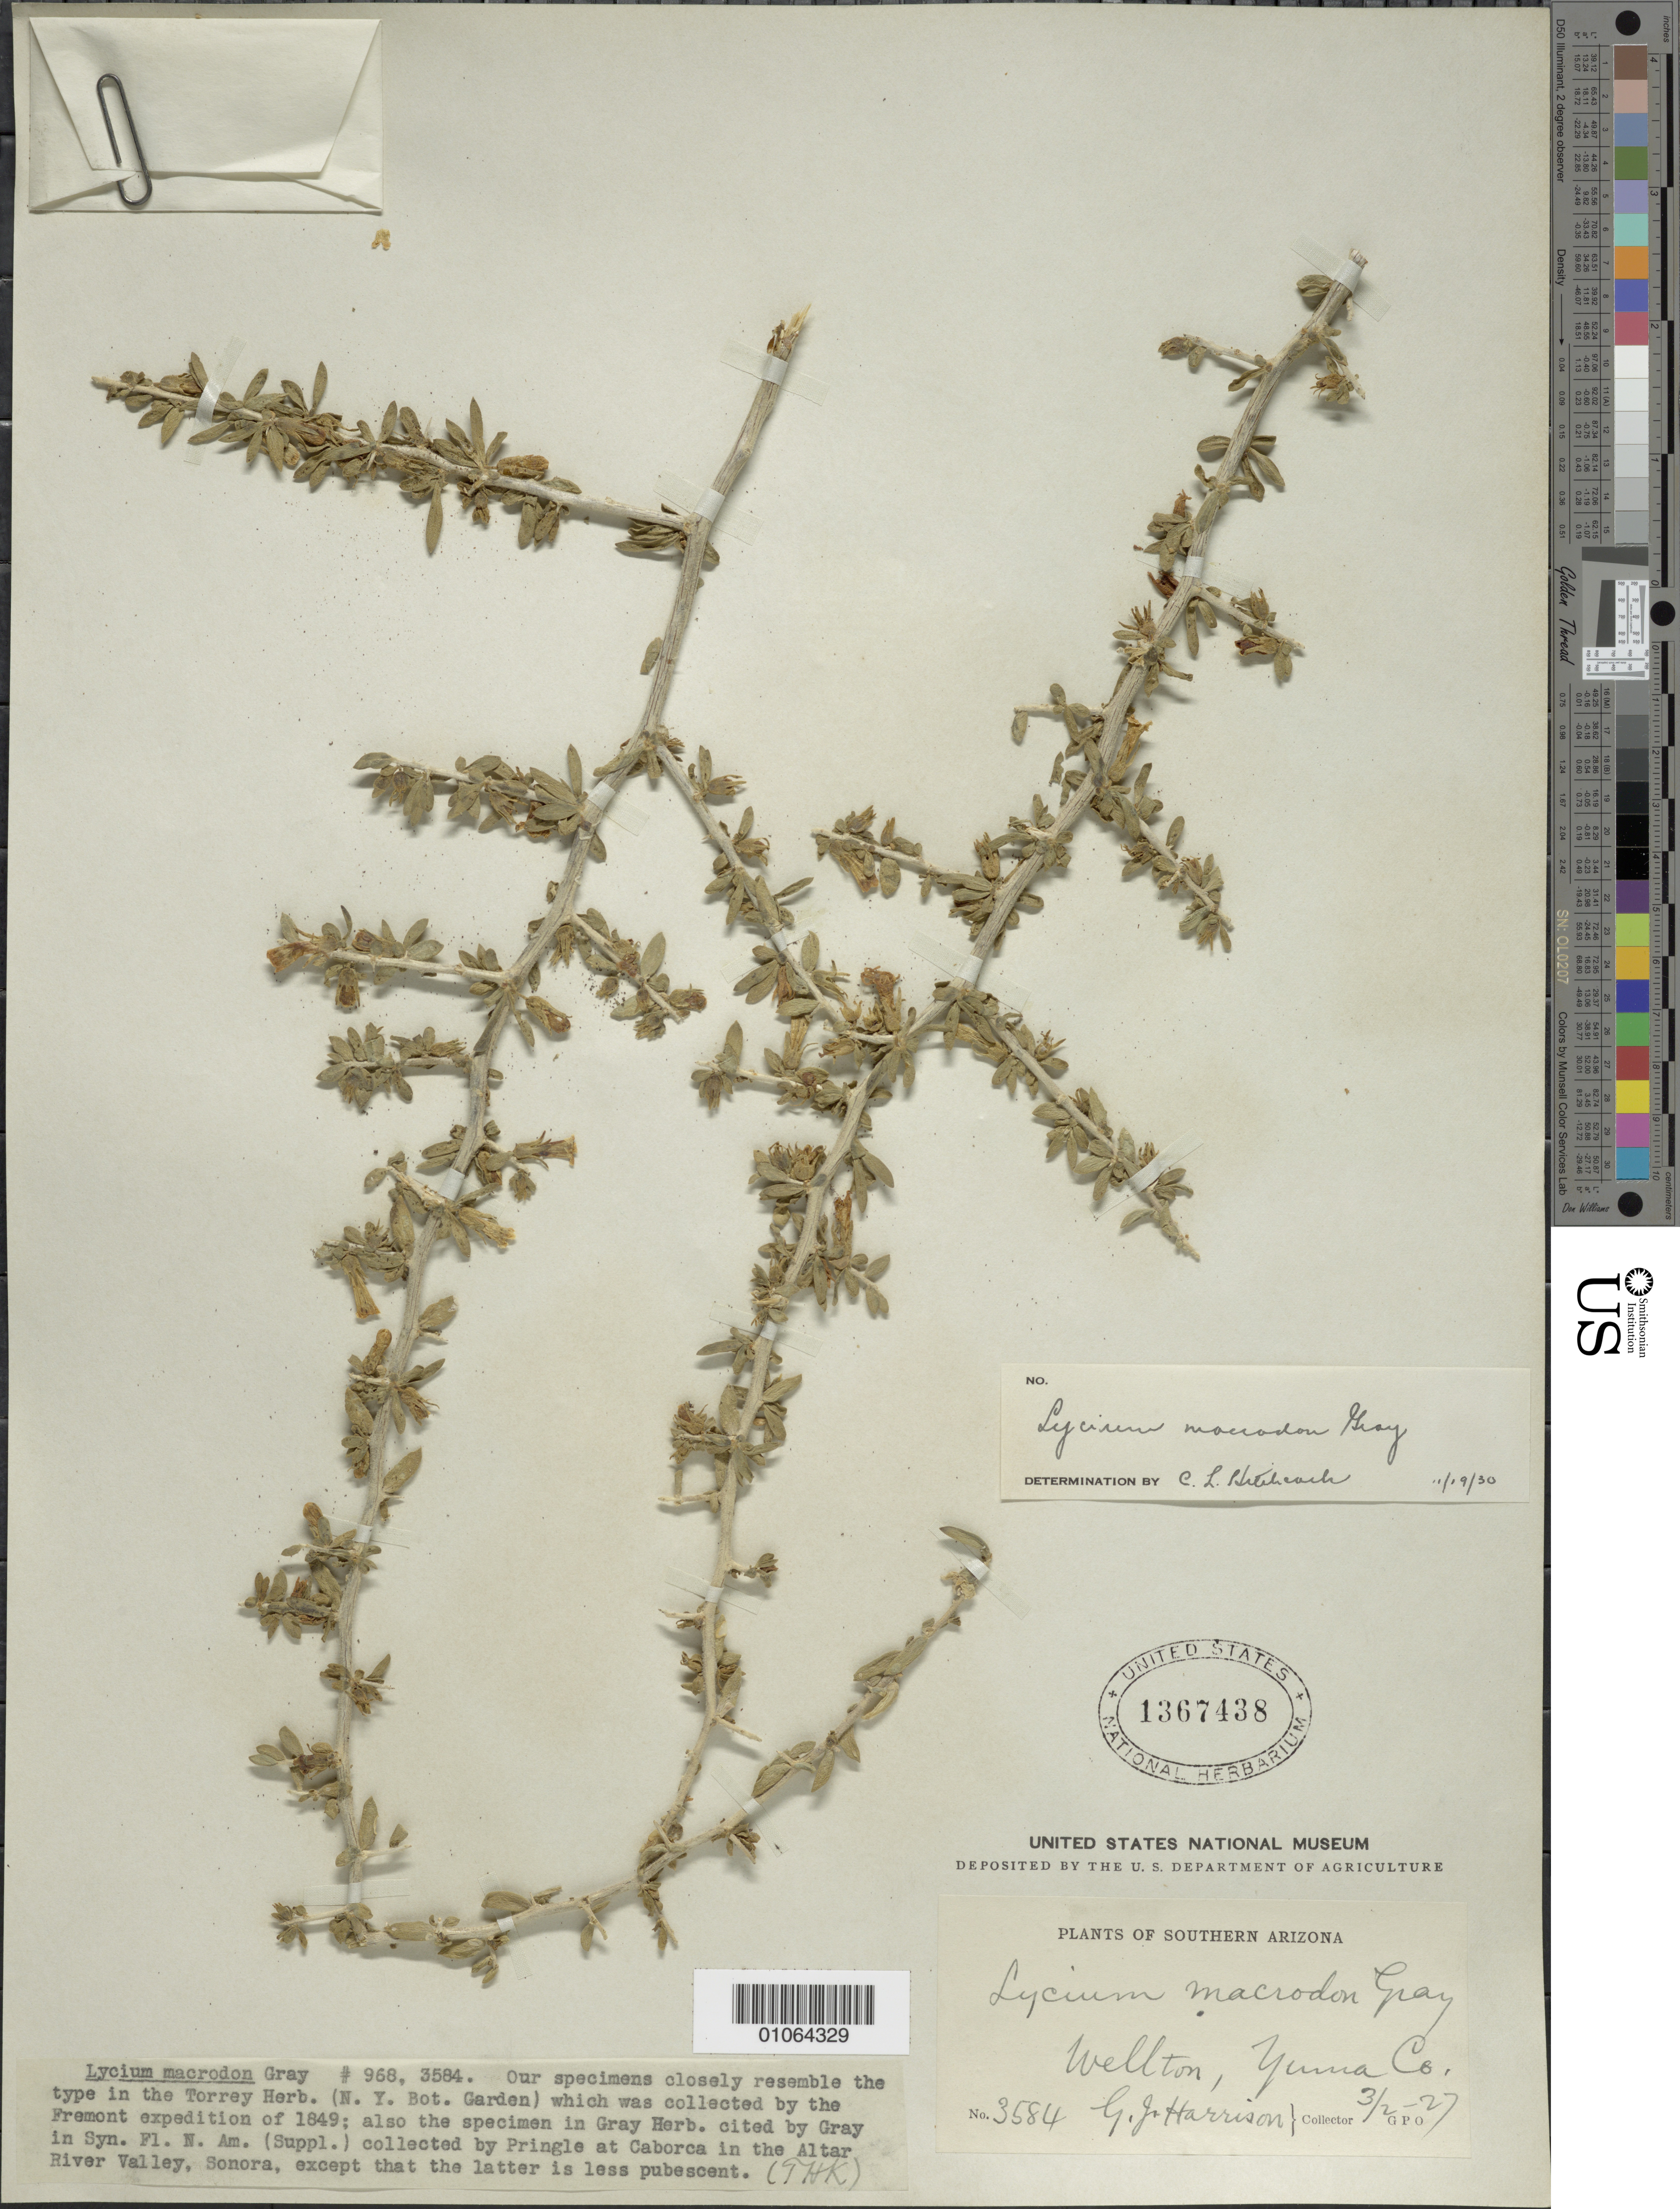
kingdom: Plantae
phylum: Tracheophyta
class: Magnoliopsida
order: Solanales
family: Solanaceae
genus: Lycium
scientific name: Lycium macrodon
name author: A. Gray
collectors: G. J. Harrison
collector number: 3584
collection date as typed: Transcribed d/m/y: 2/3/27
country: United States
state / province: Arizona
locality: Southern Arizona, Welton, Yuma Co.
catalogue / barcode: US 1367438